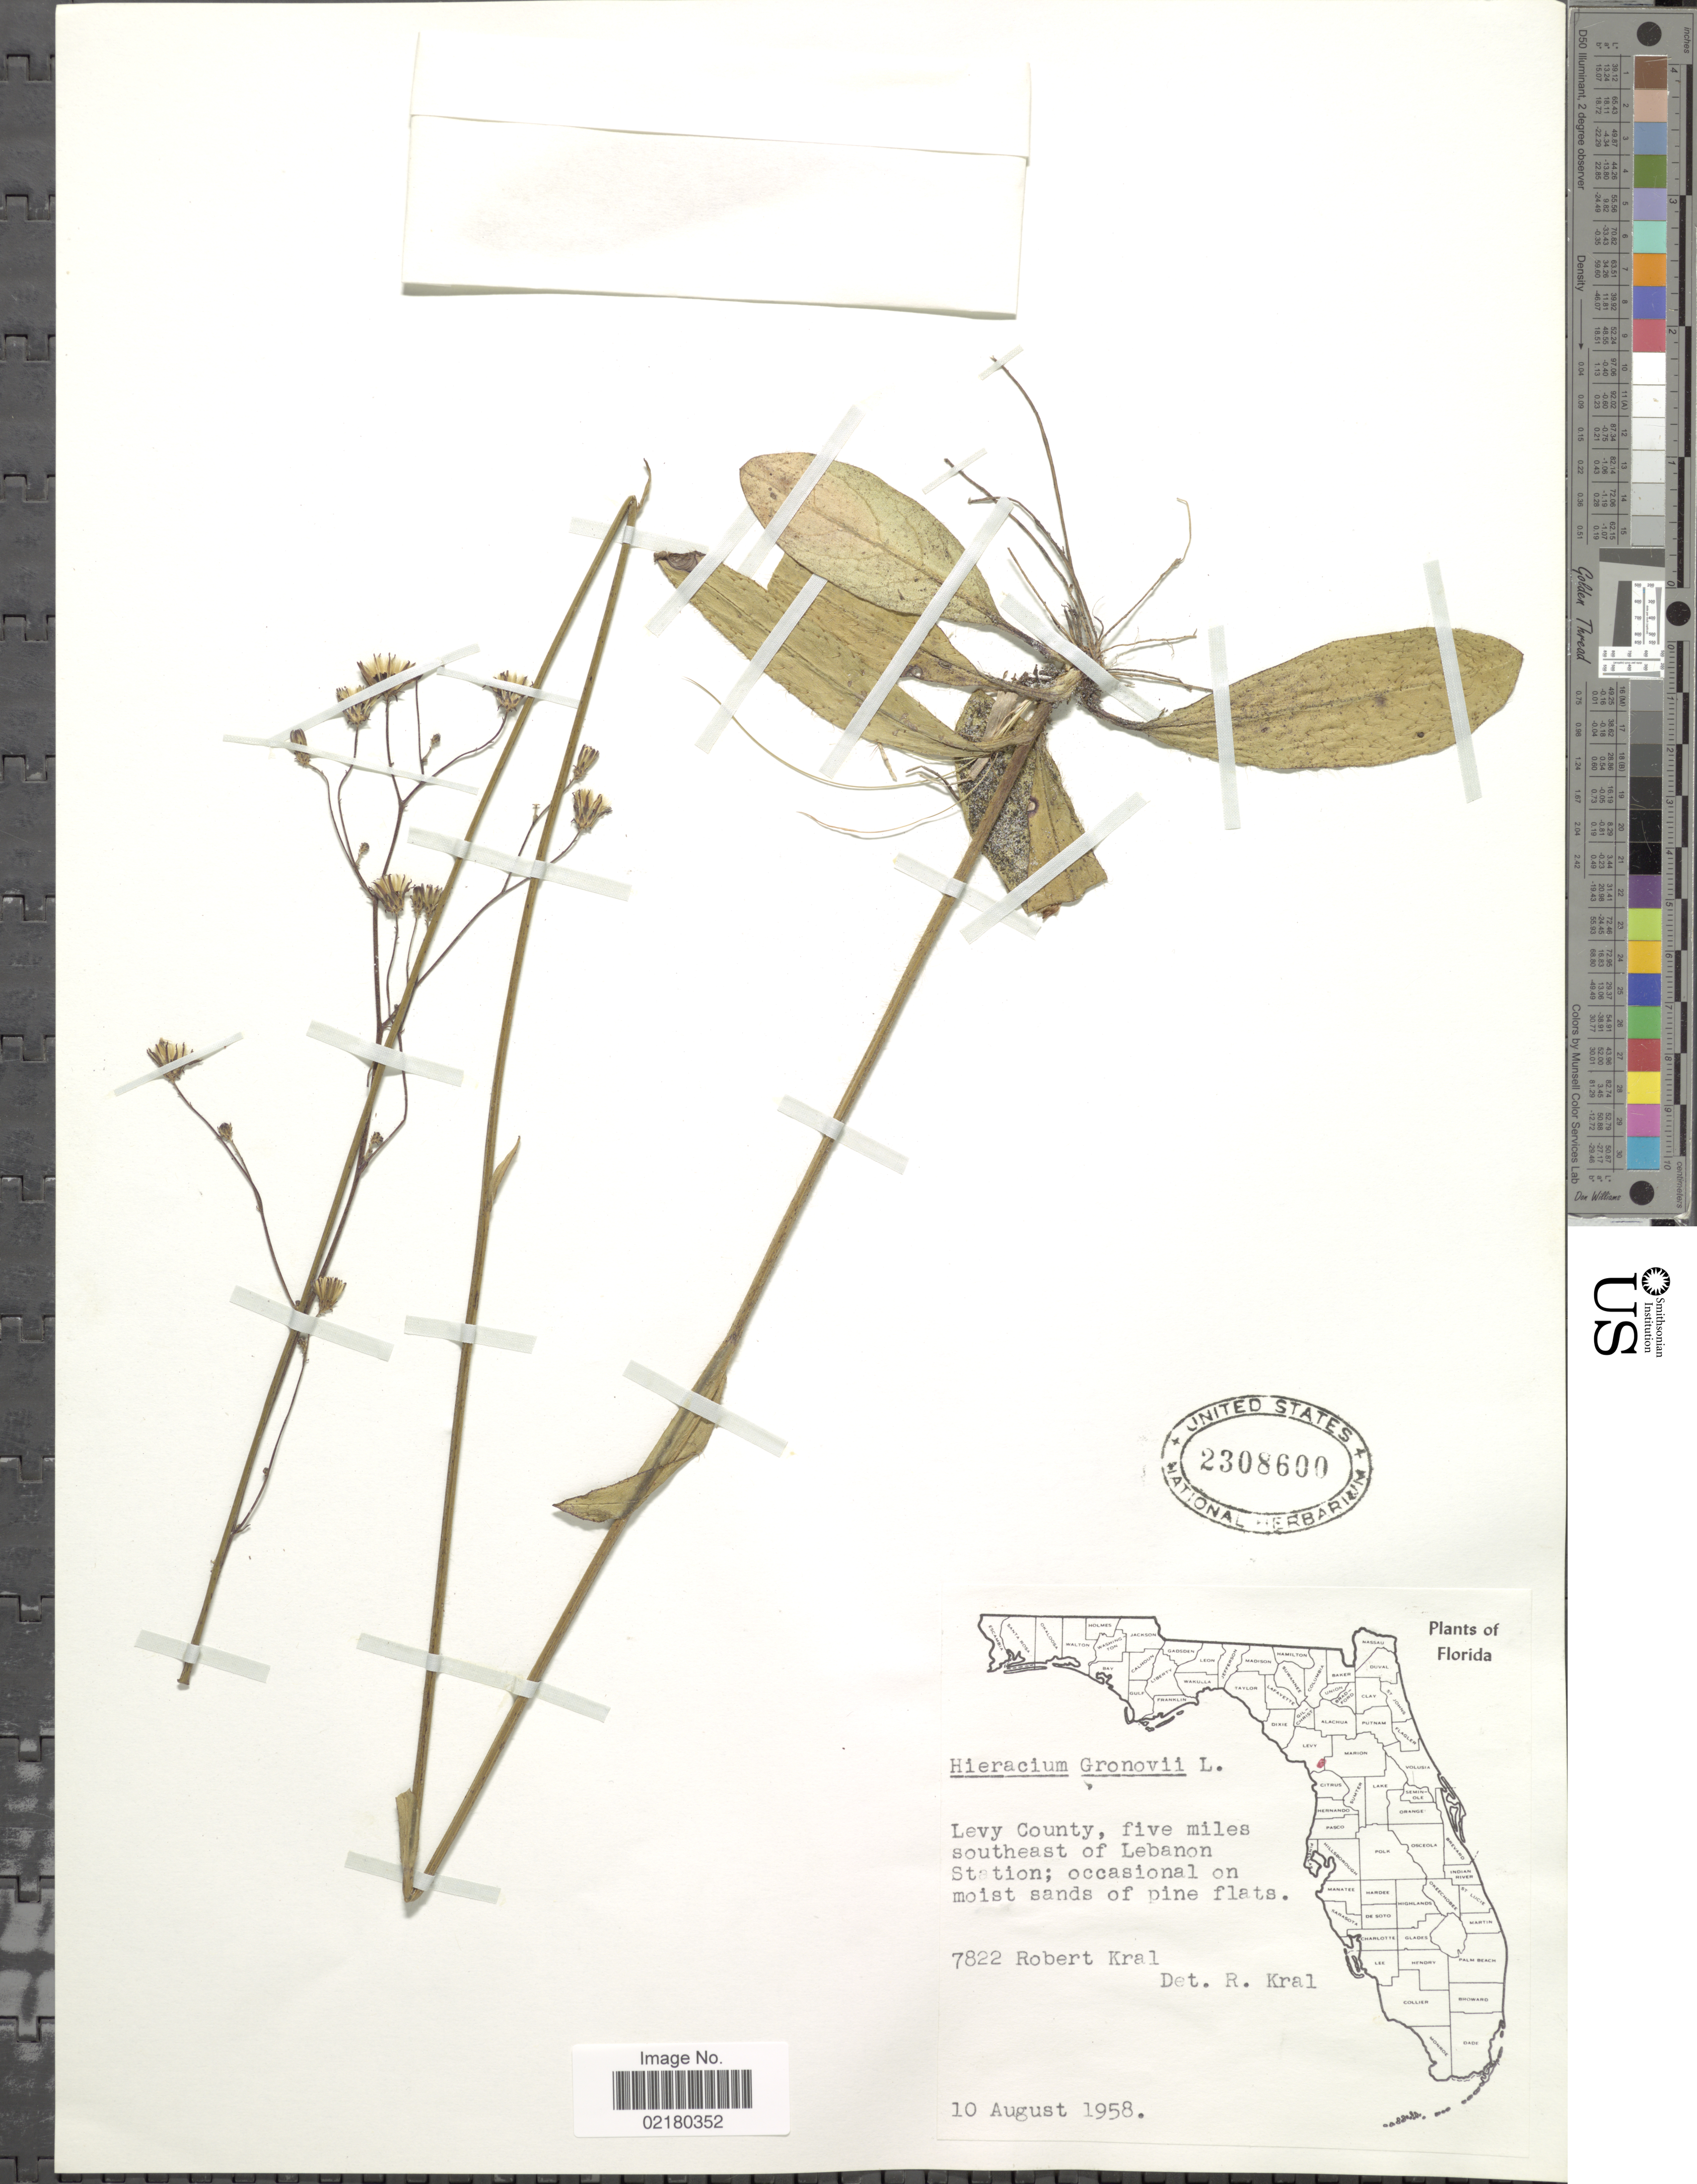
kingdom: Plantae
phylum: Tracheophyta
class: Magnoliopsida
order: Asterales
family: Asteraceae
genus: Hieracium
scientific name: Hieracium gronovii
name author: L.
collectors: R. Kral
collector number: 7822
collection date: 1958-08-10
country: United States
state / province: Florida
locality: Levy County, five miles southeast of Lebanon Station; occasional in moist sands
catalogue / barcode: US 2308600